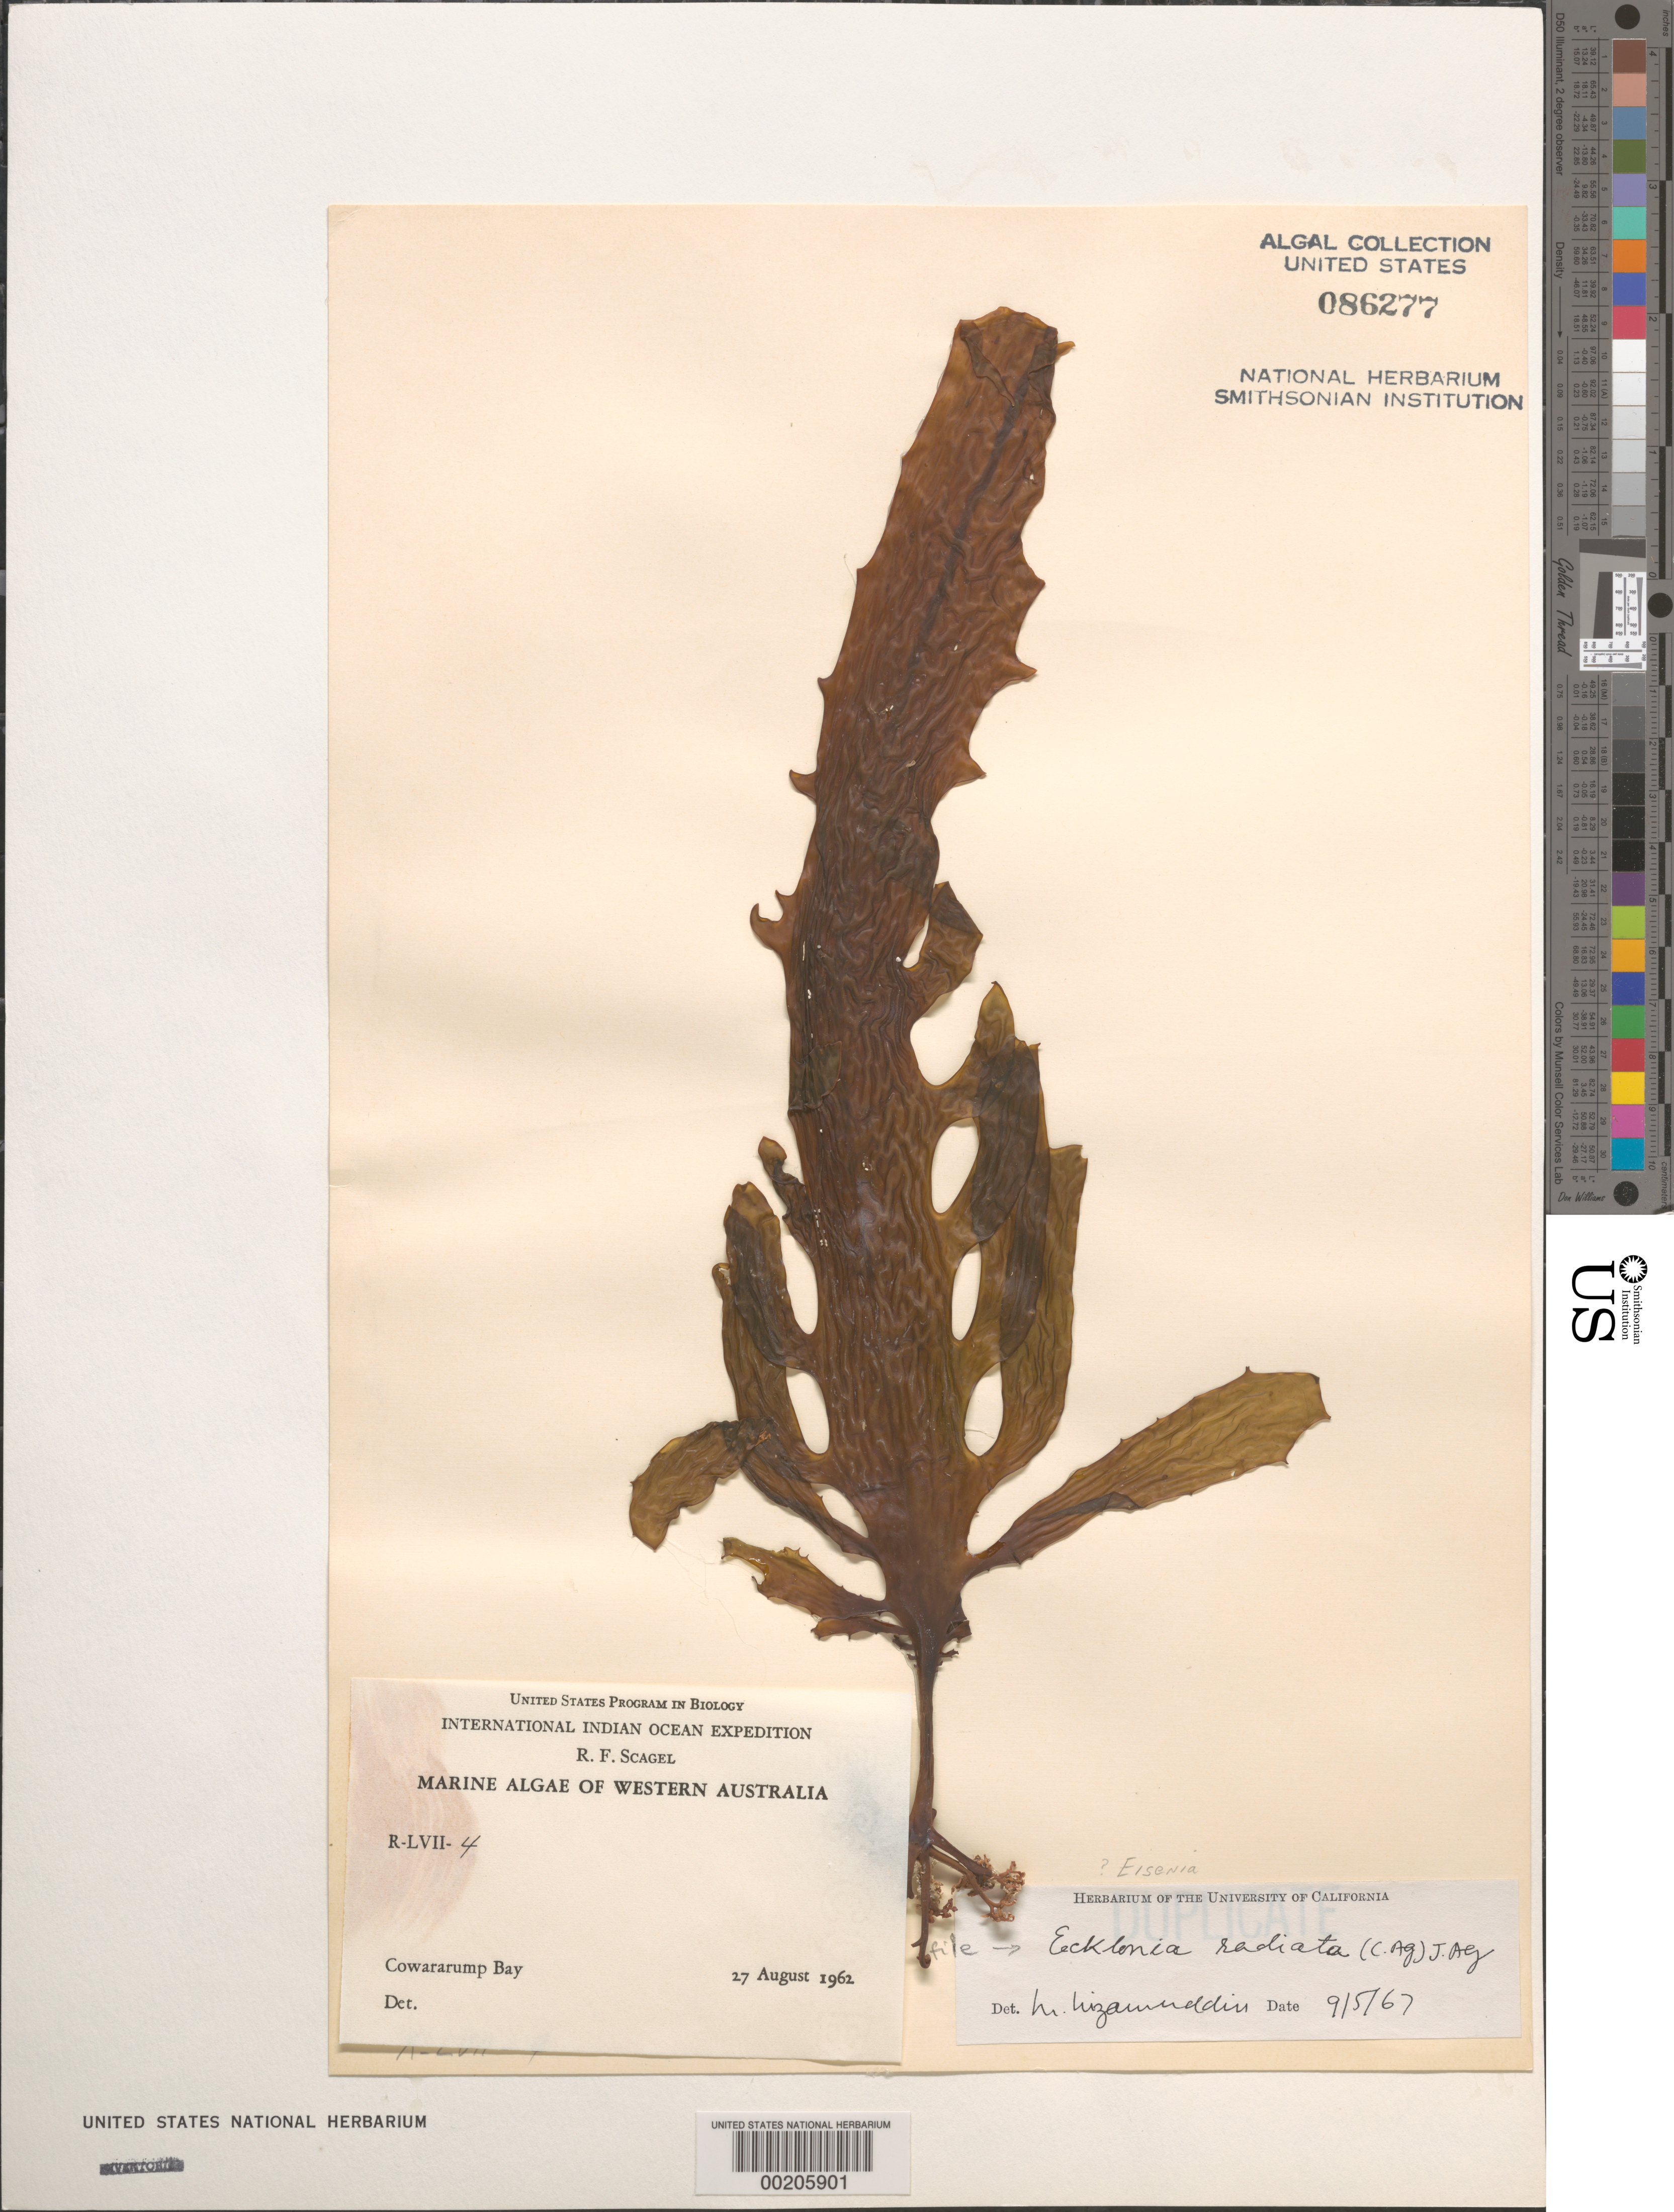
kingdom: Chromista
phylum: Ochrophyta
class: Phaeophyceae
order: Laminariales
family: Lessoniaceae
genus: Ecklonia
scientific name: Ecklonia radiata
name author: (C. Agardh) J. Agardh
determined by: Nizamuddin, M.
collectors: R. F. Scagel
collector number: R-LVII-4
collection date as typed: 27 Aug 1962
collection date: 1962-08-27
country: Australia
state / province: Western Australia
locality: Cowararump Bay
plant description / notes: International Indian Ocean Expedition, 1962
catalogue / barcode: US 86277